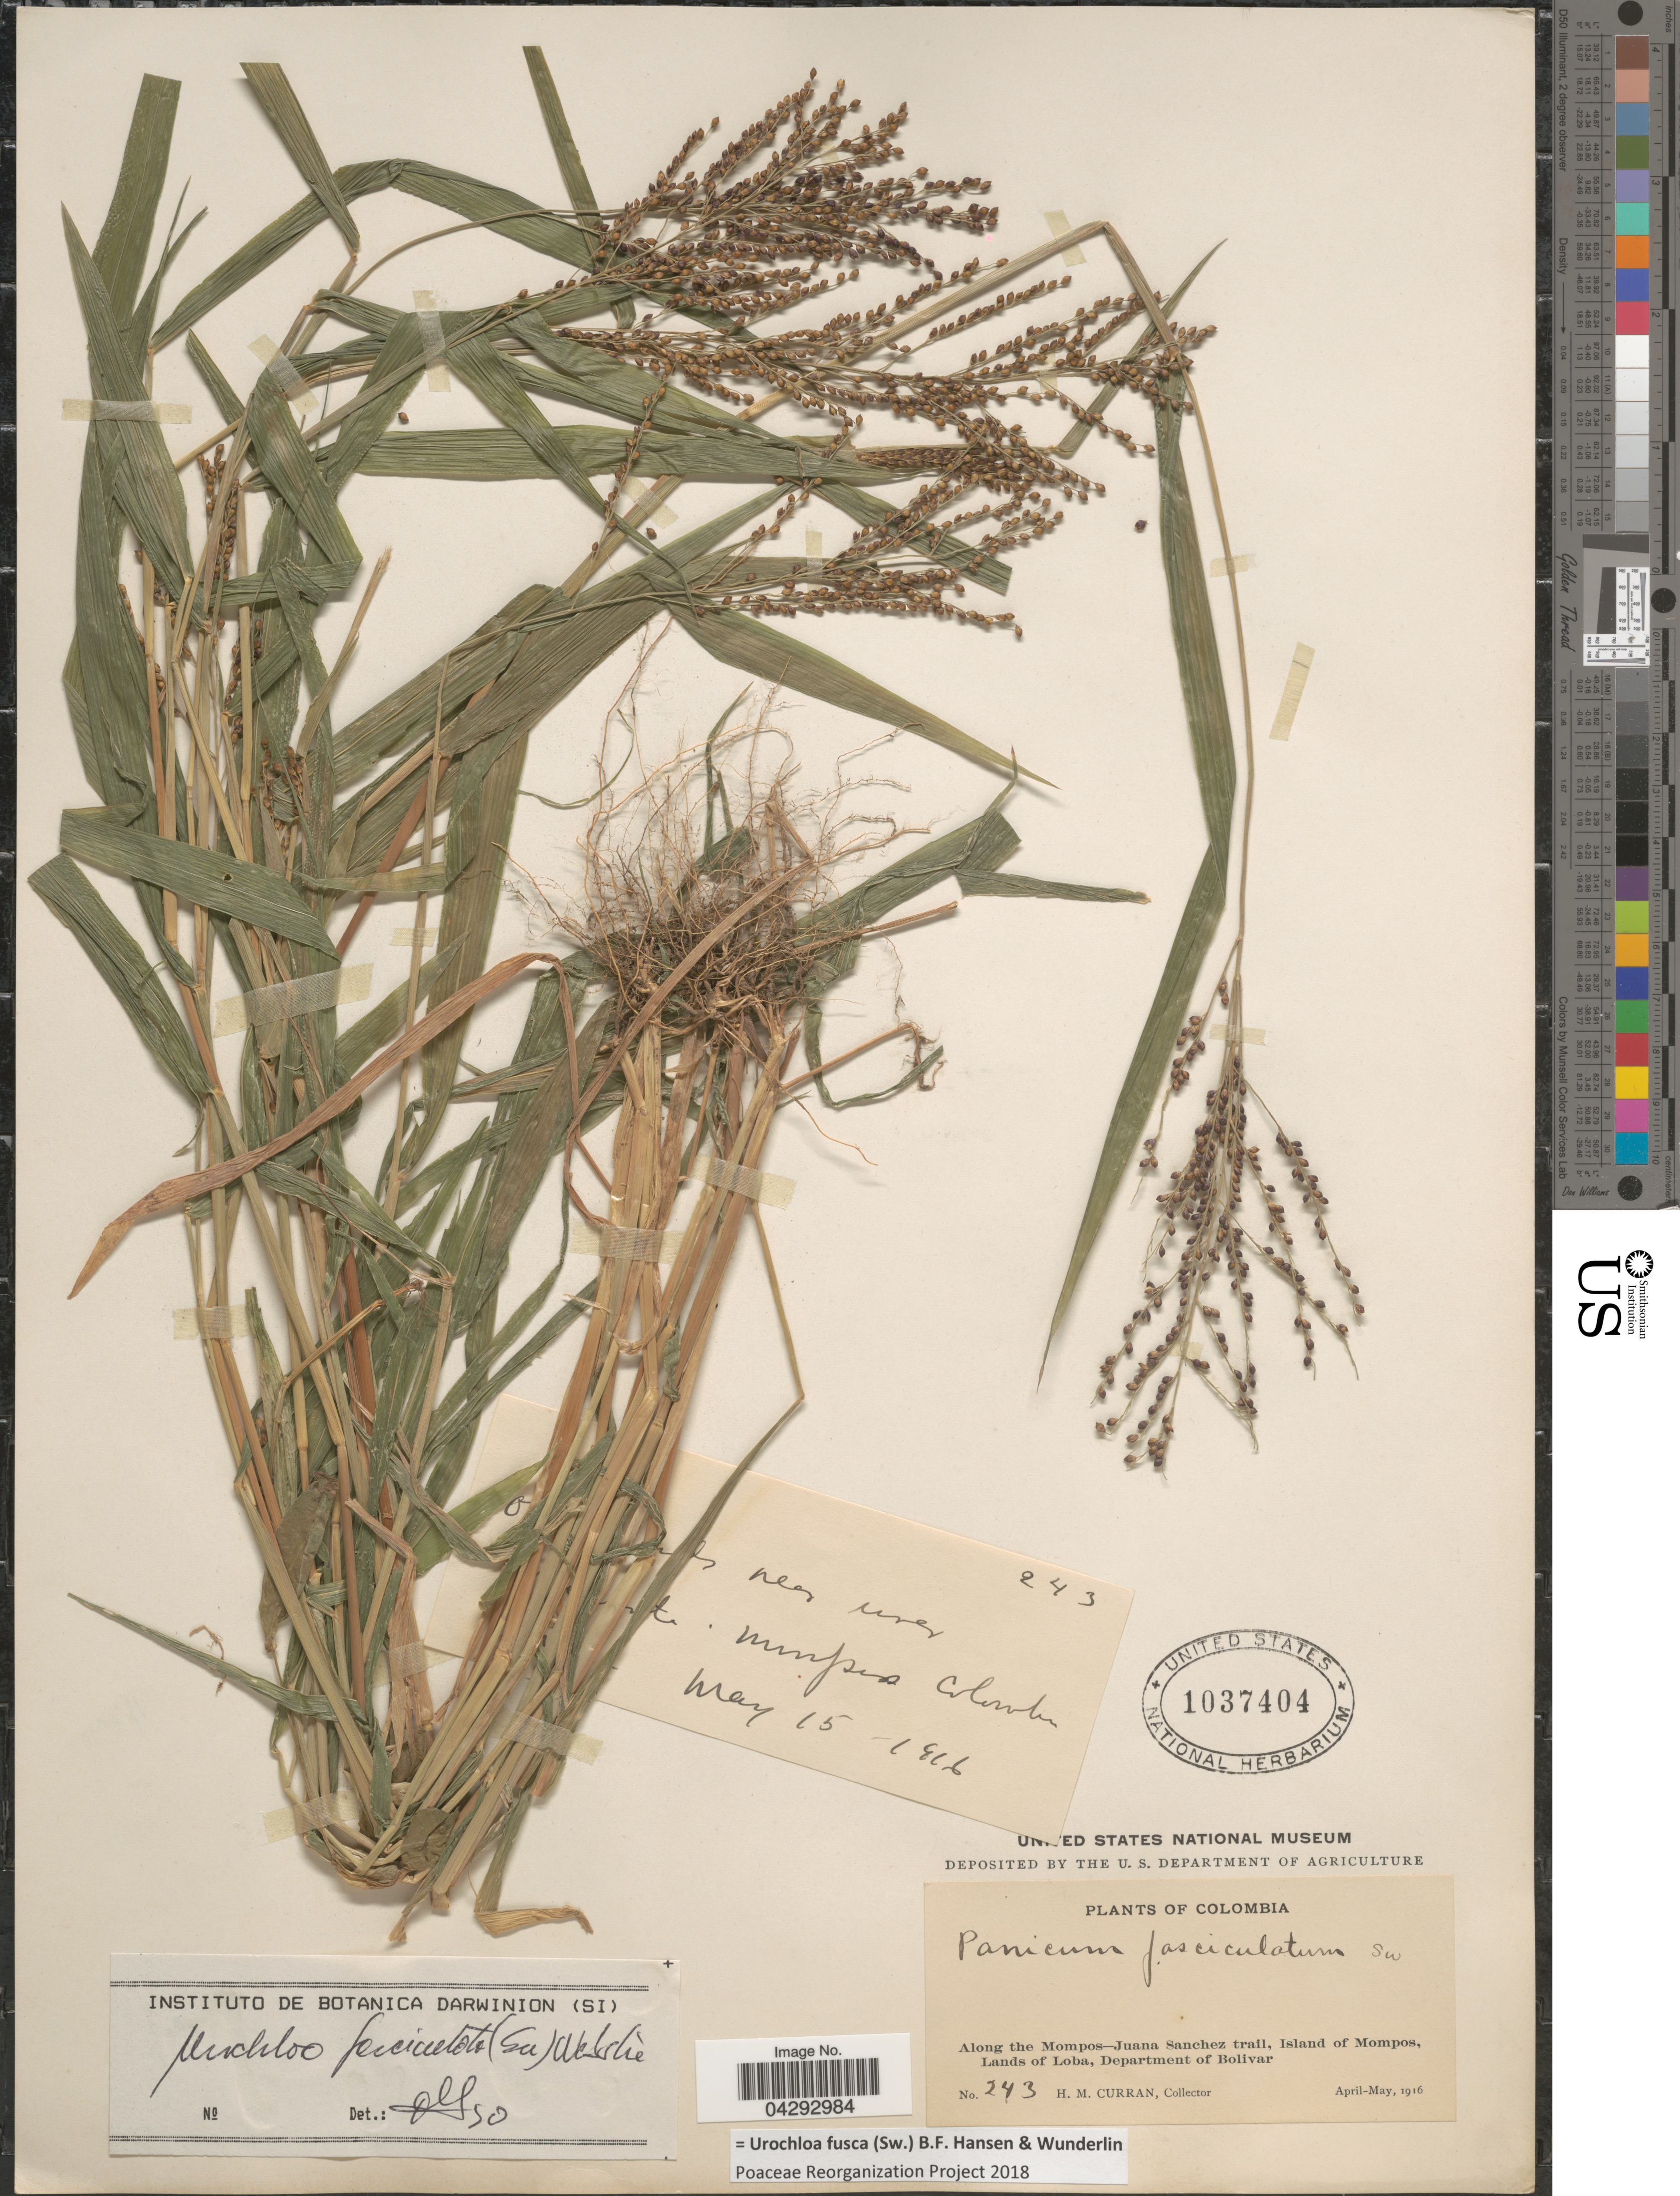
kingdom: Plantae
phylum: Tracheophyta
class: Liliopsida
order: Poales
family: Poaceae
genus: Urochloa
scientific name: Urochloa fusca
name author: (Sw.) B.F. Hansen & Wunderlin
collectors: H. M. Curran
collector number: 243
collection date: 1916-05-15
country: Colombia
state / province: Bolívar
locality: Along the Mompos-Juana Sanchez trail, Island of Mompos, Lands of Loba, Department of Bolivar.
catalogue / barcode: US 1037404